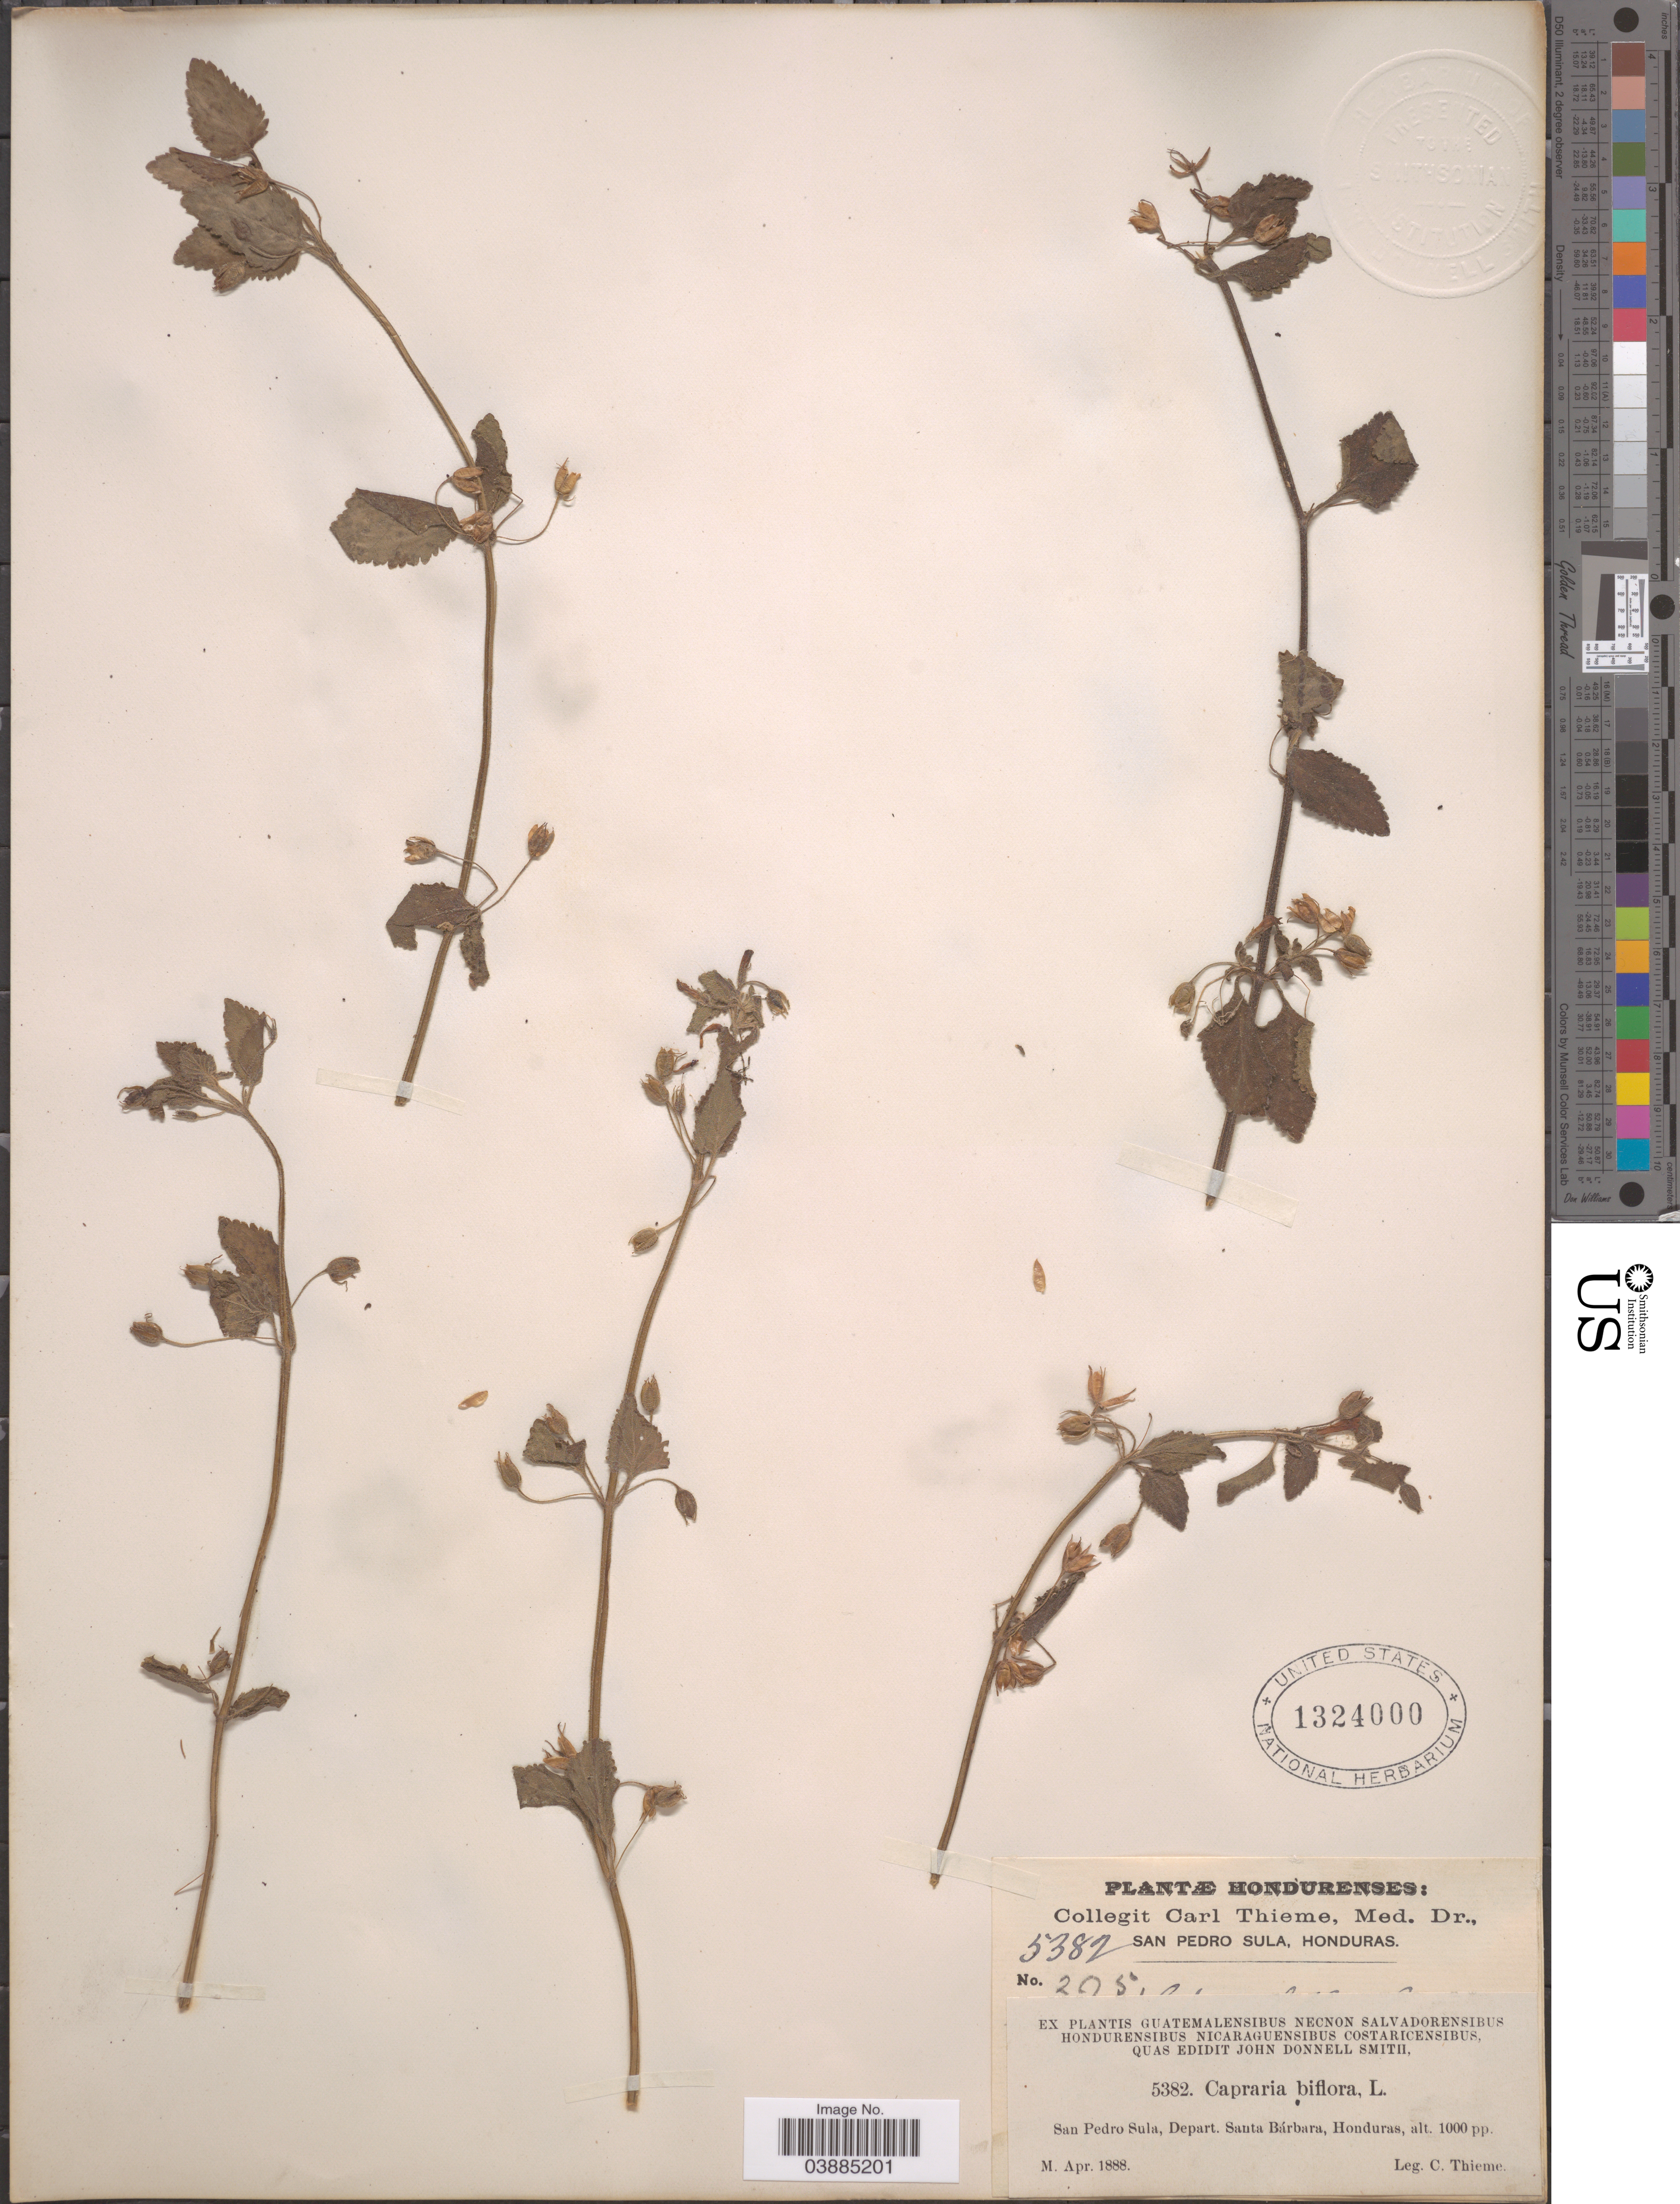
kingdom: Plantae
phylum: Tracheophyta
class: Magnoliopsida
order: Lamiales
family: Plantaginaceae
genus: Lendneria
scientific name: Lendneria sp.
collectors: C. Thieme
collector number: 5382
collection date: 1888-04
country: Honduras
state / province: Santa Barbara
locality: San Pedro Sula, Depart. Santa Bárbara.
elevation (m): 305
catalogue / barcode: US 1324000